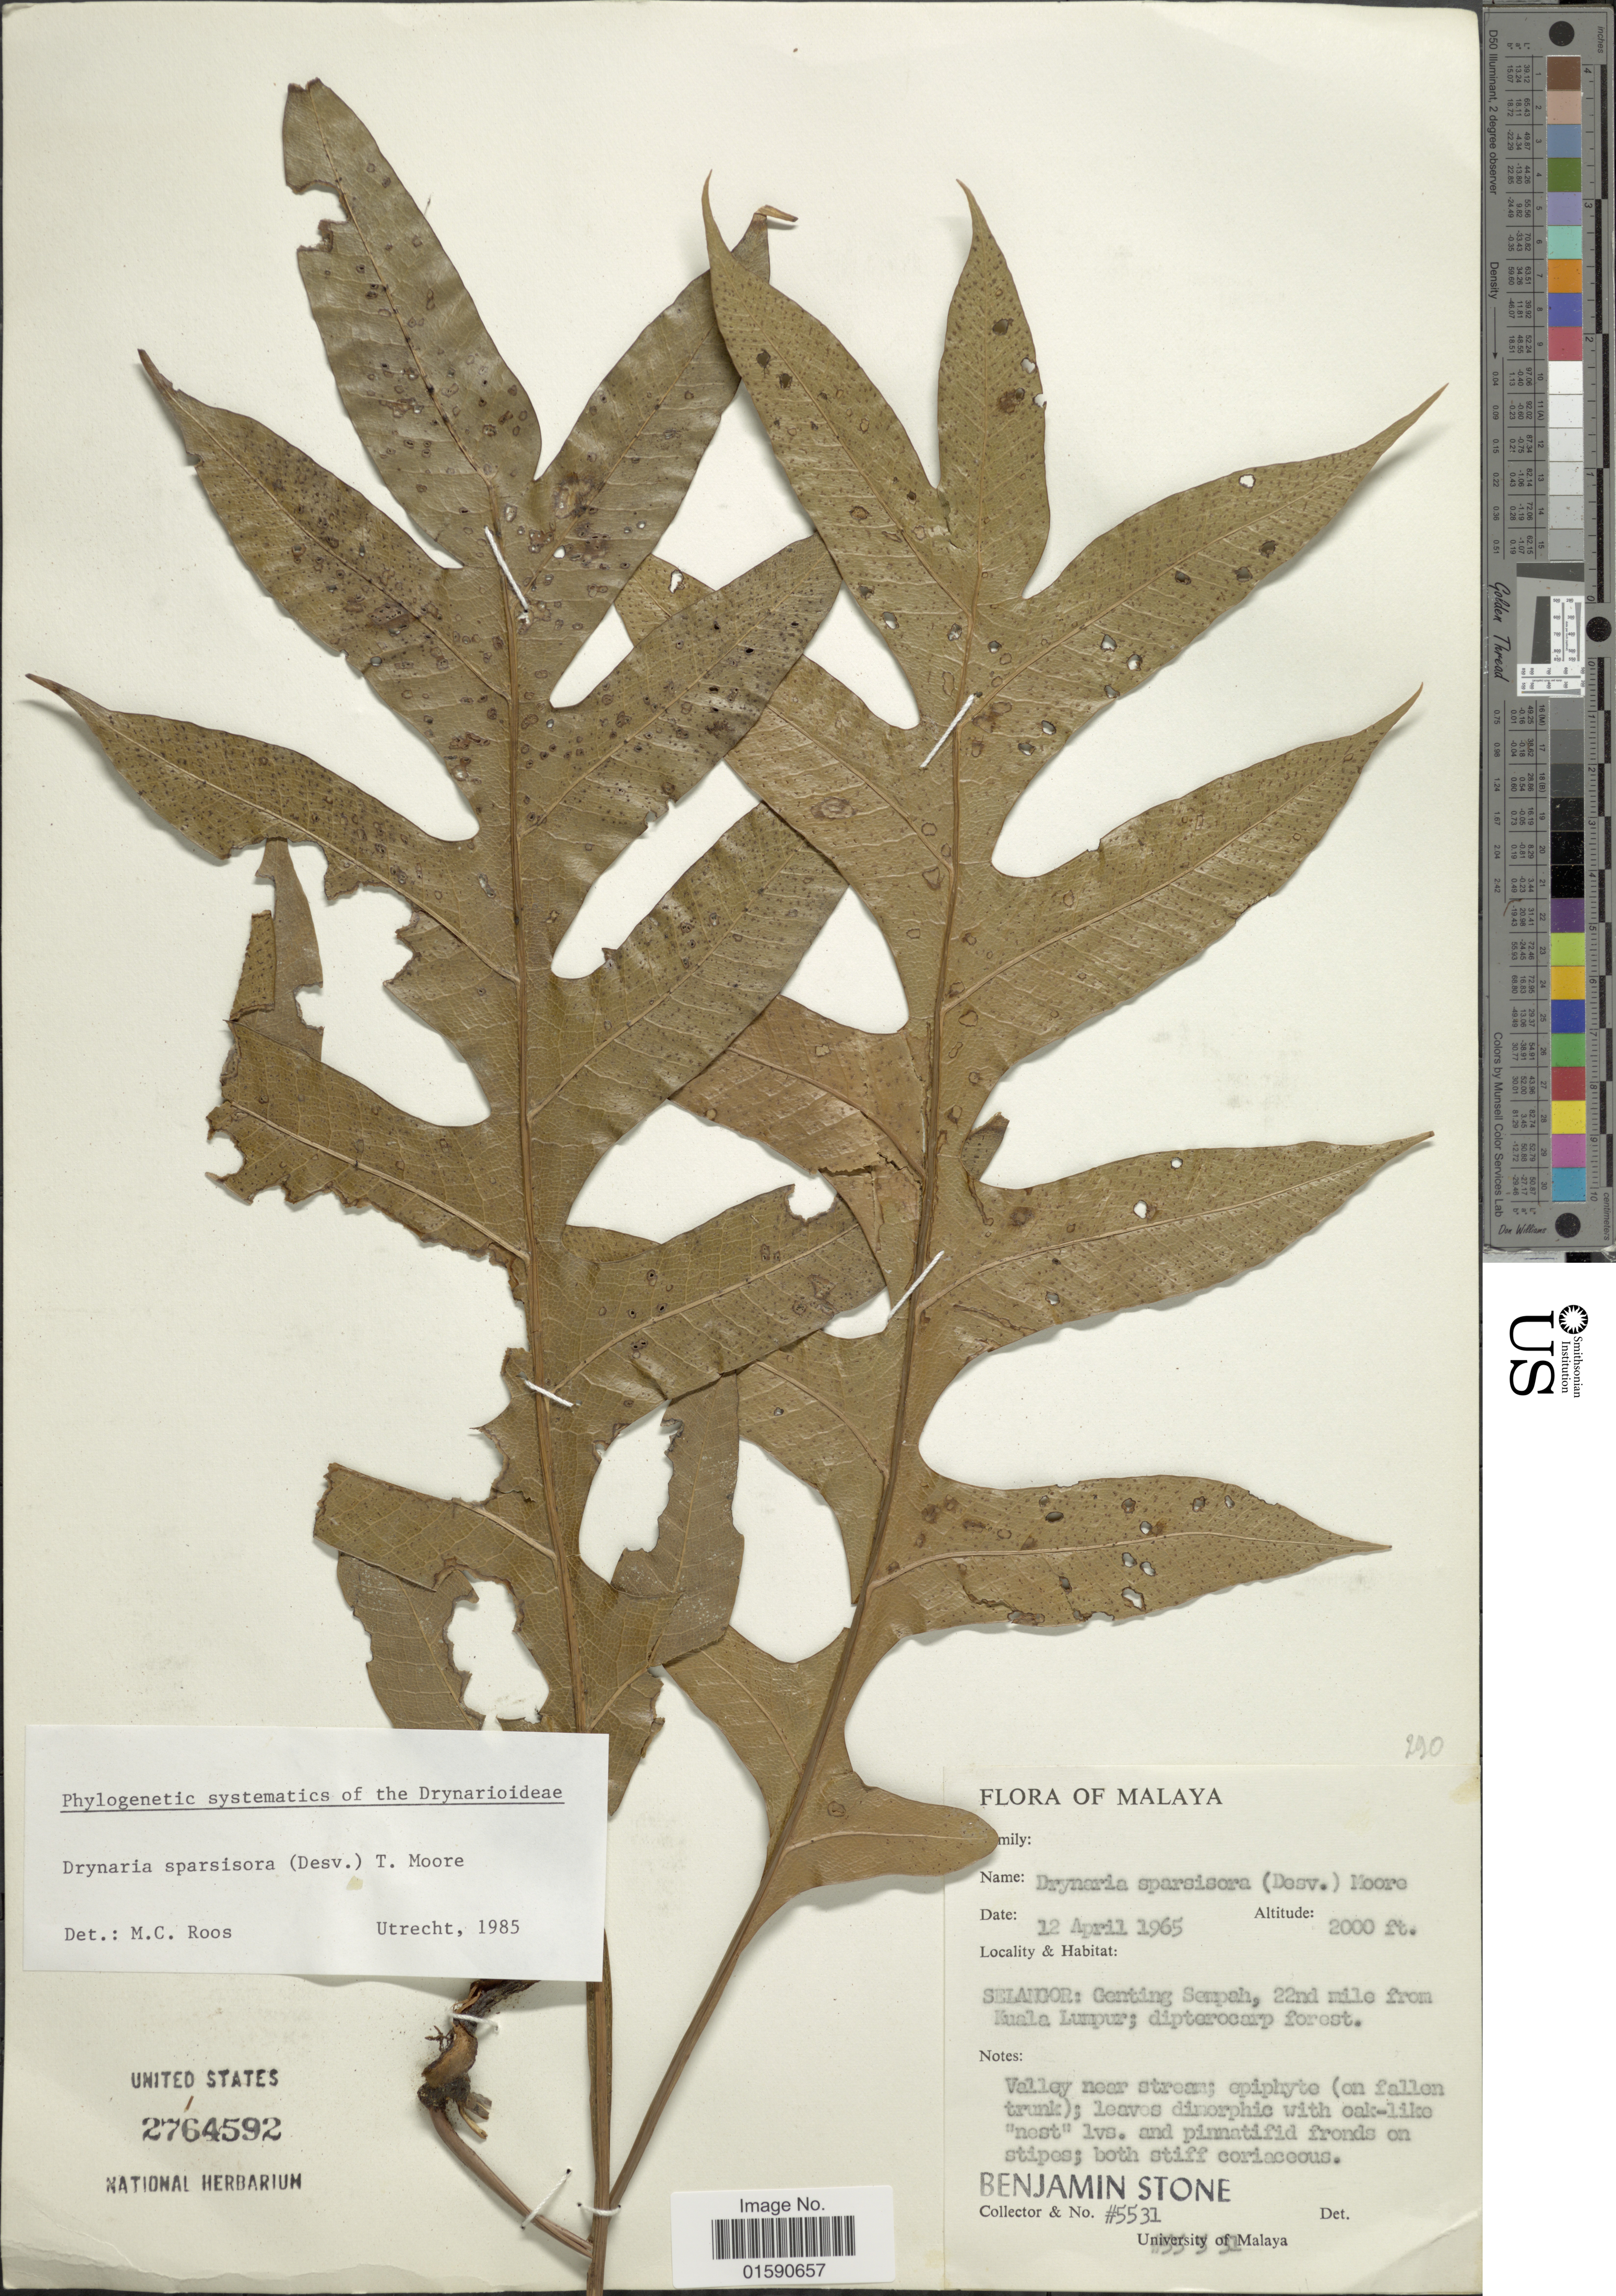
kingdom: Plantae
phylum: Tracheophyta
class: Polypodiopsida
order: Polypodiales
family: Polypodiaceae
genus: Drynaria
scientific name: Drynaria sparsisora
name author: (Desu.) T. Moore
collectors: B. C. Stone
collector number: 5531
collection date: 1965-04-12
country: Malaysia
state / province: Selangor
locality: Genting Sempeh, 22nd mile from Kuala Lumpur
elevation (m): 610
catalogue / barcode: US 2764592